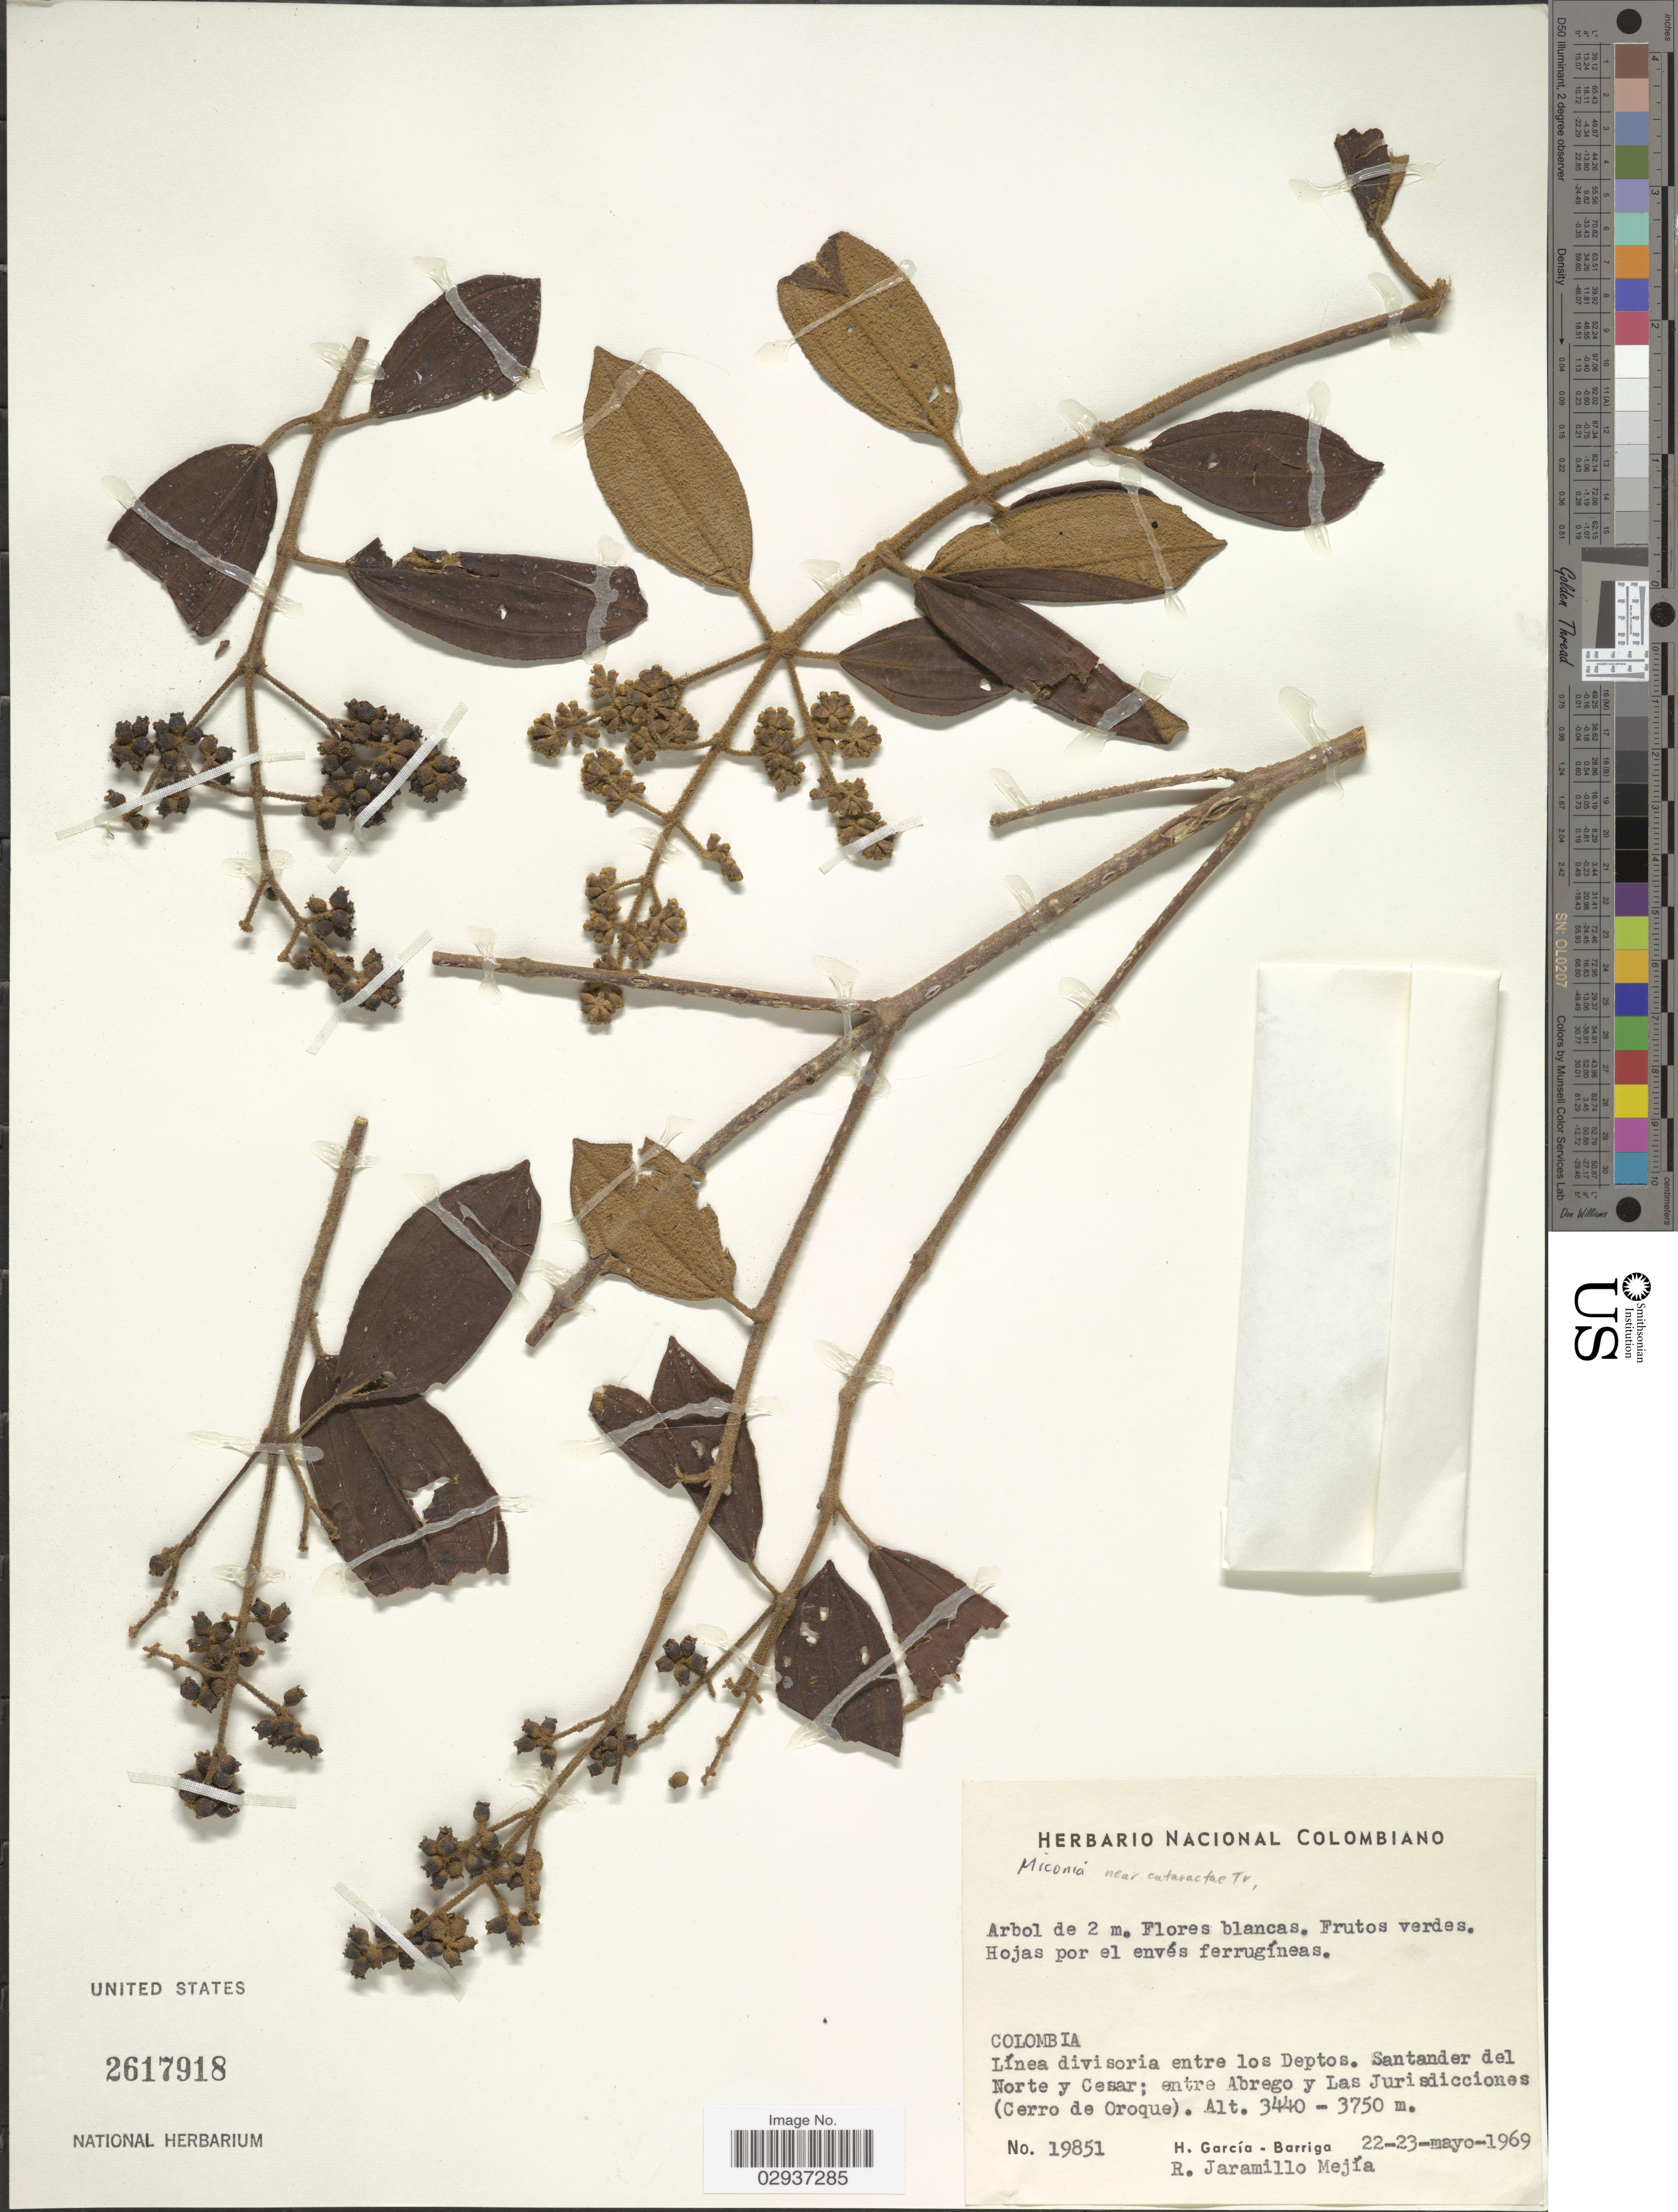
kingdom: Plantae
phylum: Tracheophyta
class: Magnoliopsida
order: Myrtales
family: Melastomataceae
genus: Miconia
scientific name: Miconia cataractae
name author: Triana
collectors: H. García Barriga & R. Jaramillo M.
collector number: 19851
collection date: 1969-05-22/1969-05-23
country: Colombia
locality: Línea divisoria entre los Deptos. Santander del Norte y Cesar; entre Abrego y Las Jurisdicciones (Cerro de Oroque).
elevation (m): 3440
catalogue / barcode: US 2617918